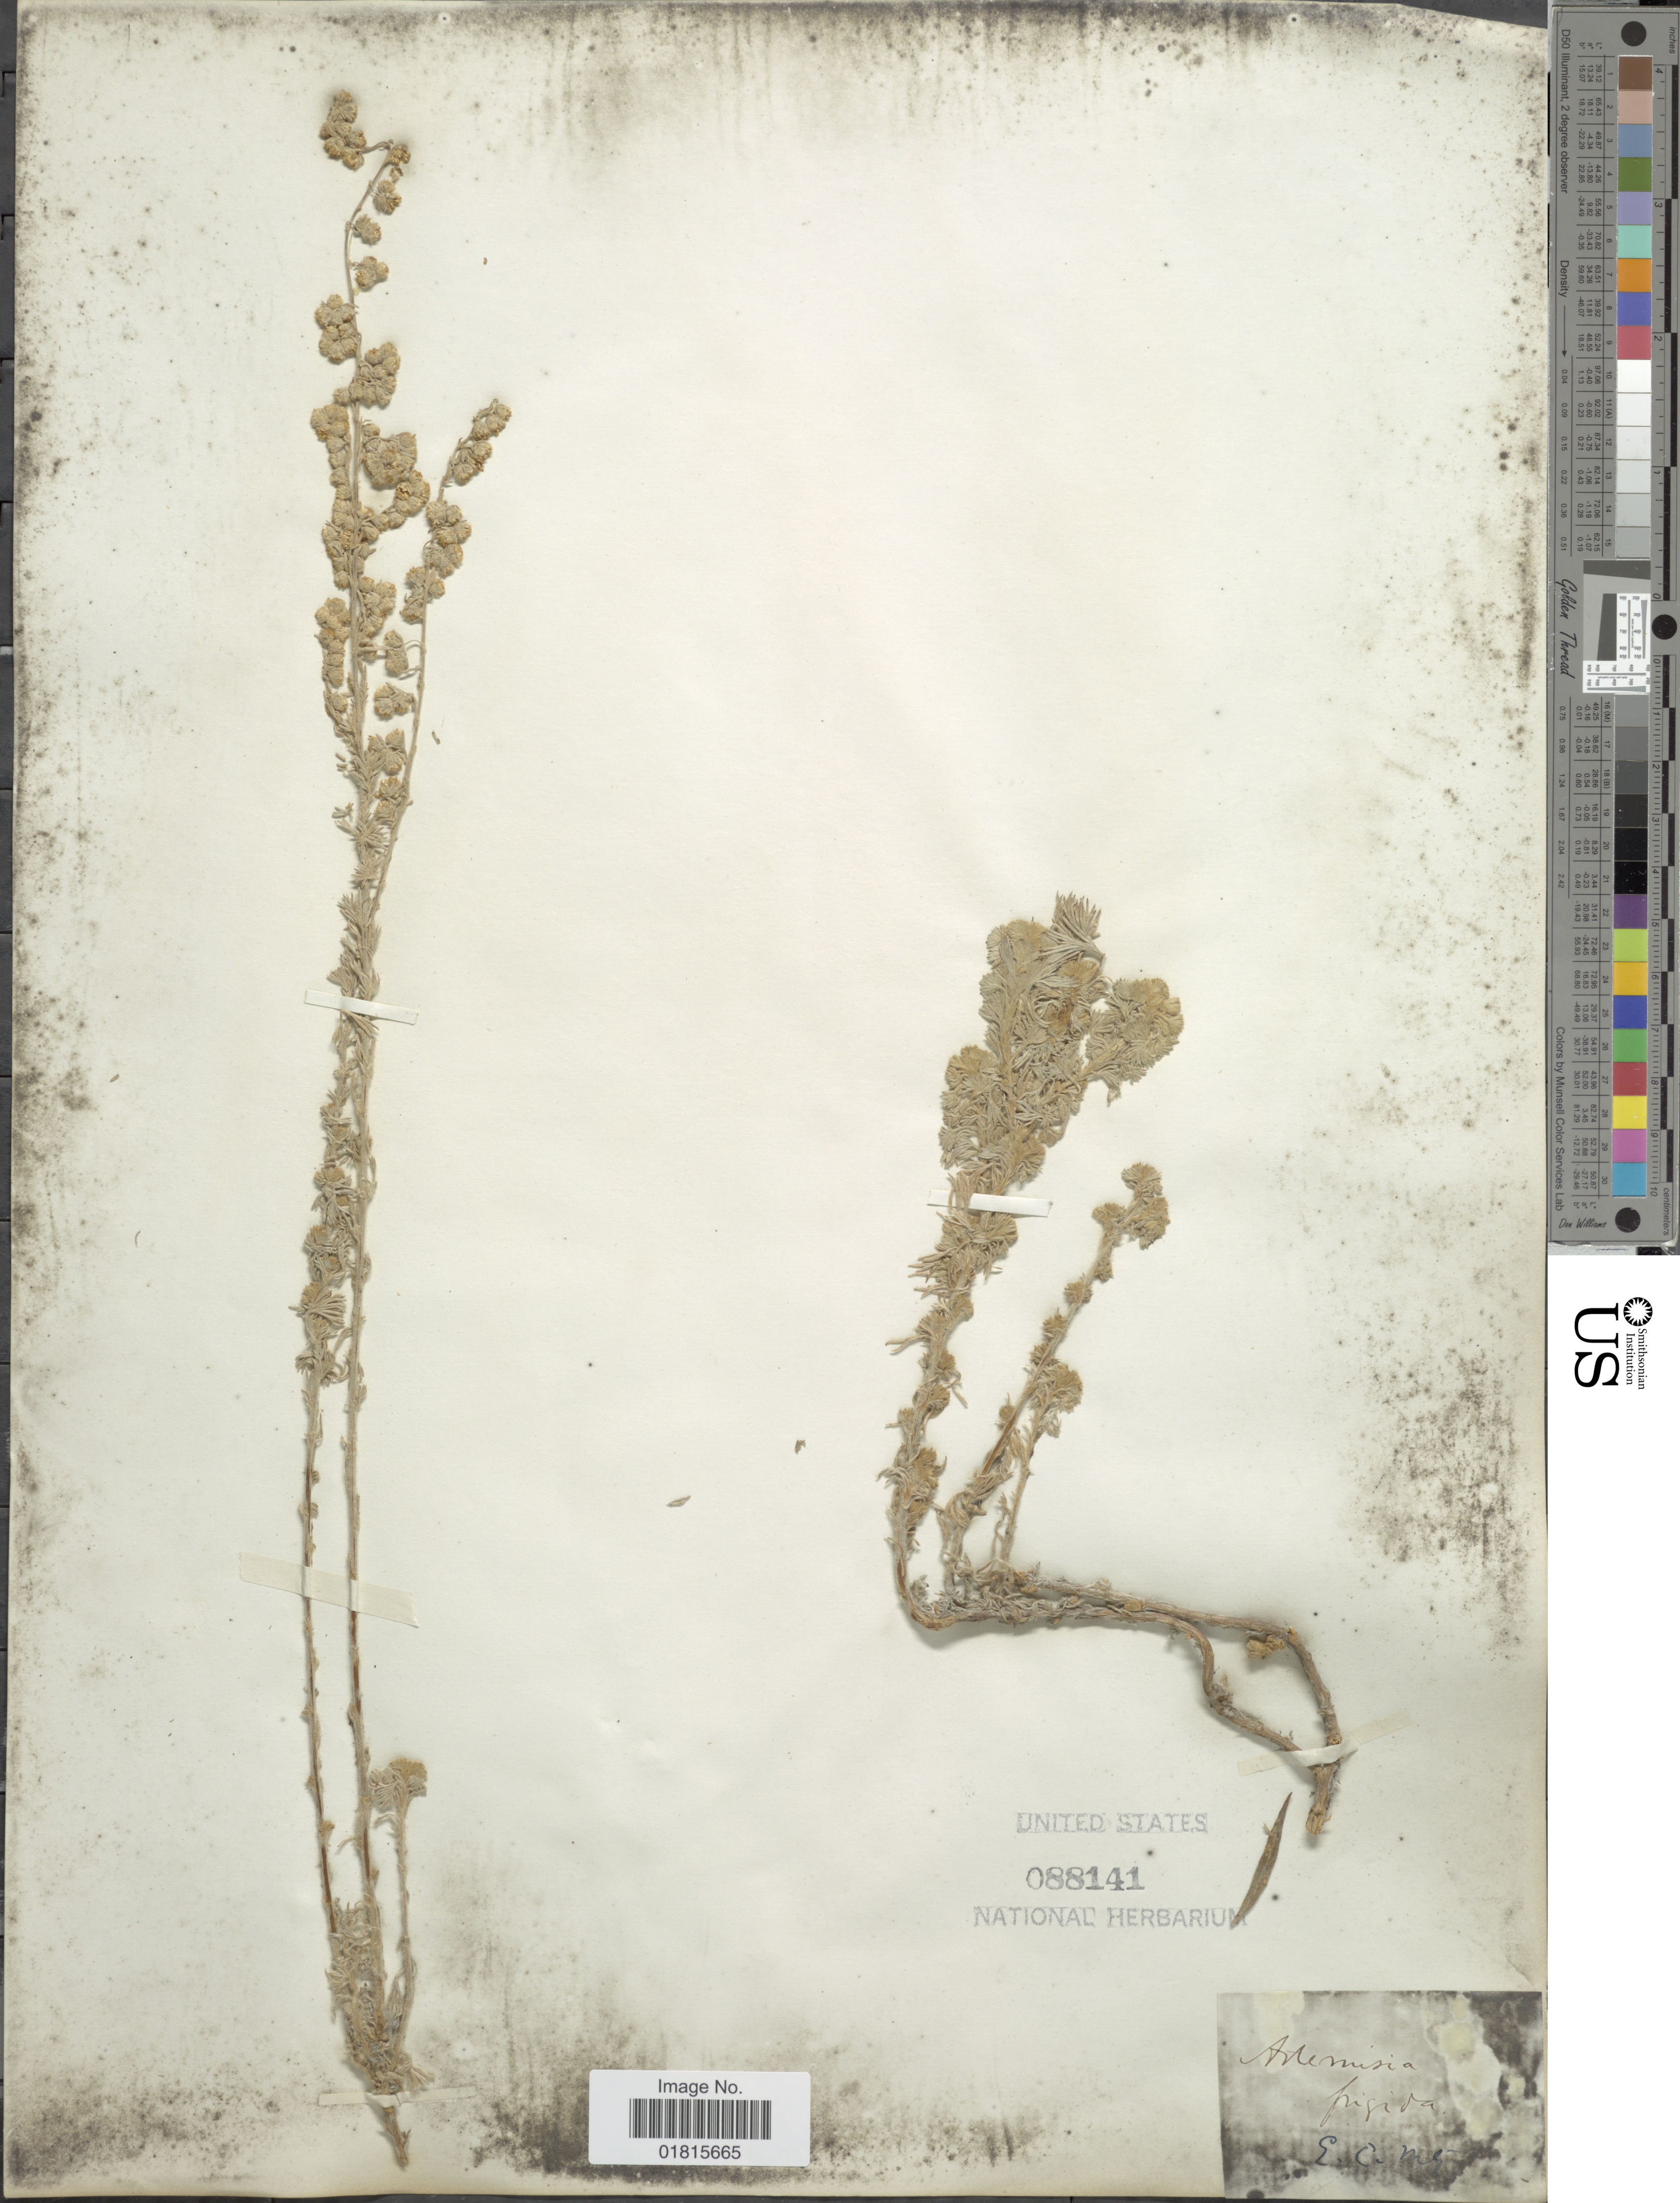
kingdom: Plantae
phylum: Tracheophyta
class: Magnoliopsida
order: Asterales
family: Asteraceae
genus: Artemisia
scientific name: Artemisia frigida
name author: Willd.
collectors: E. C. M.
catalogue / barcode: US 88141